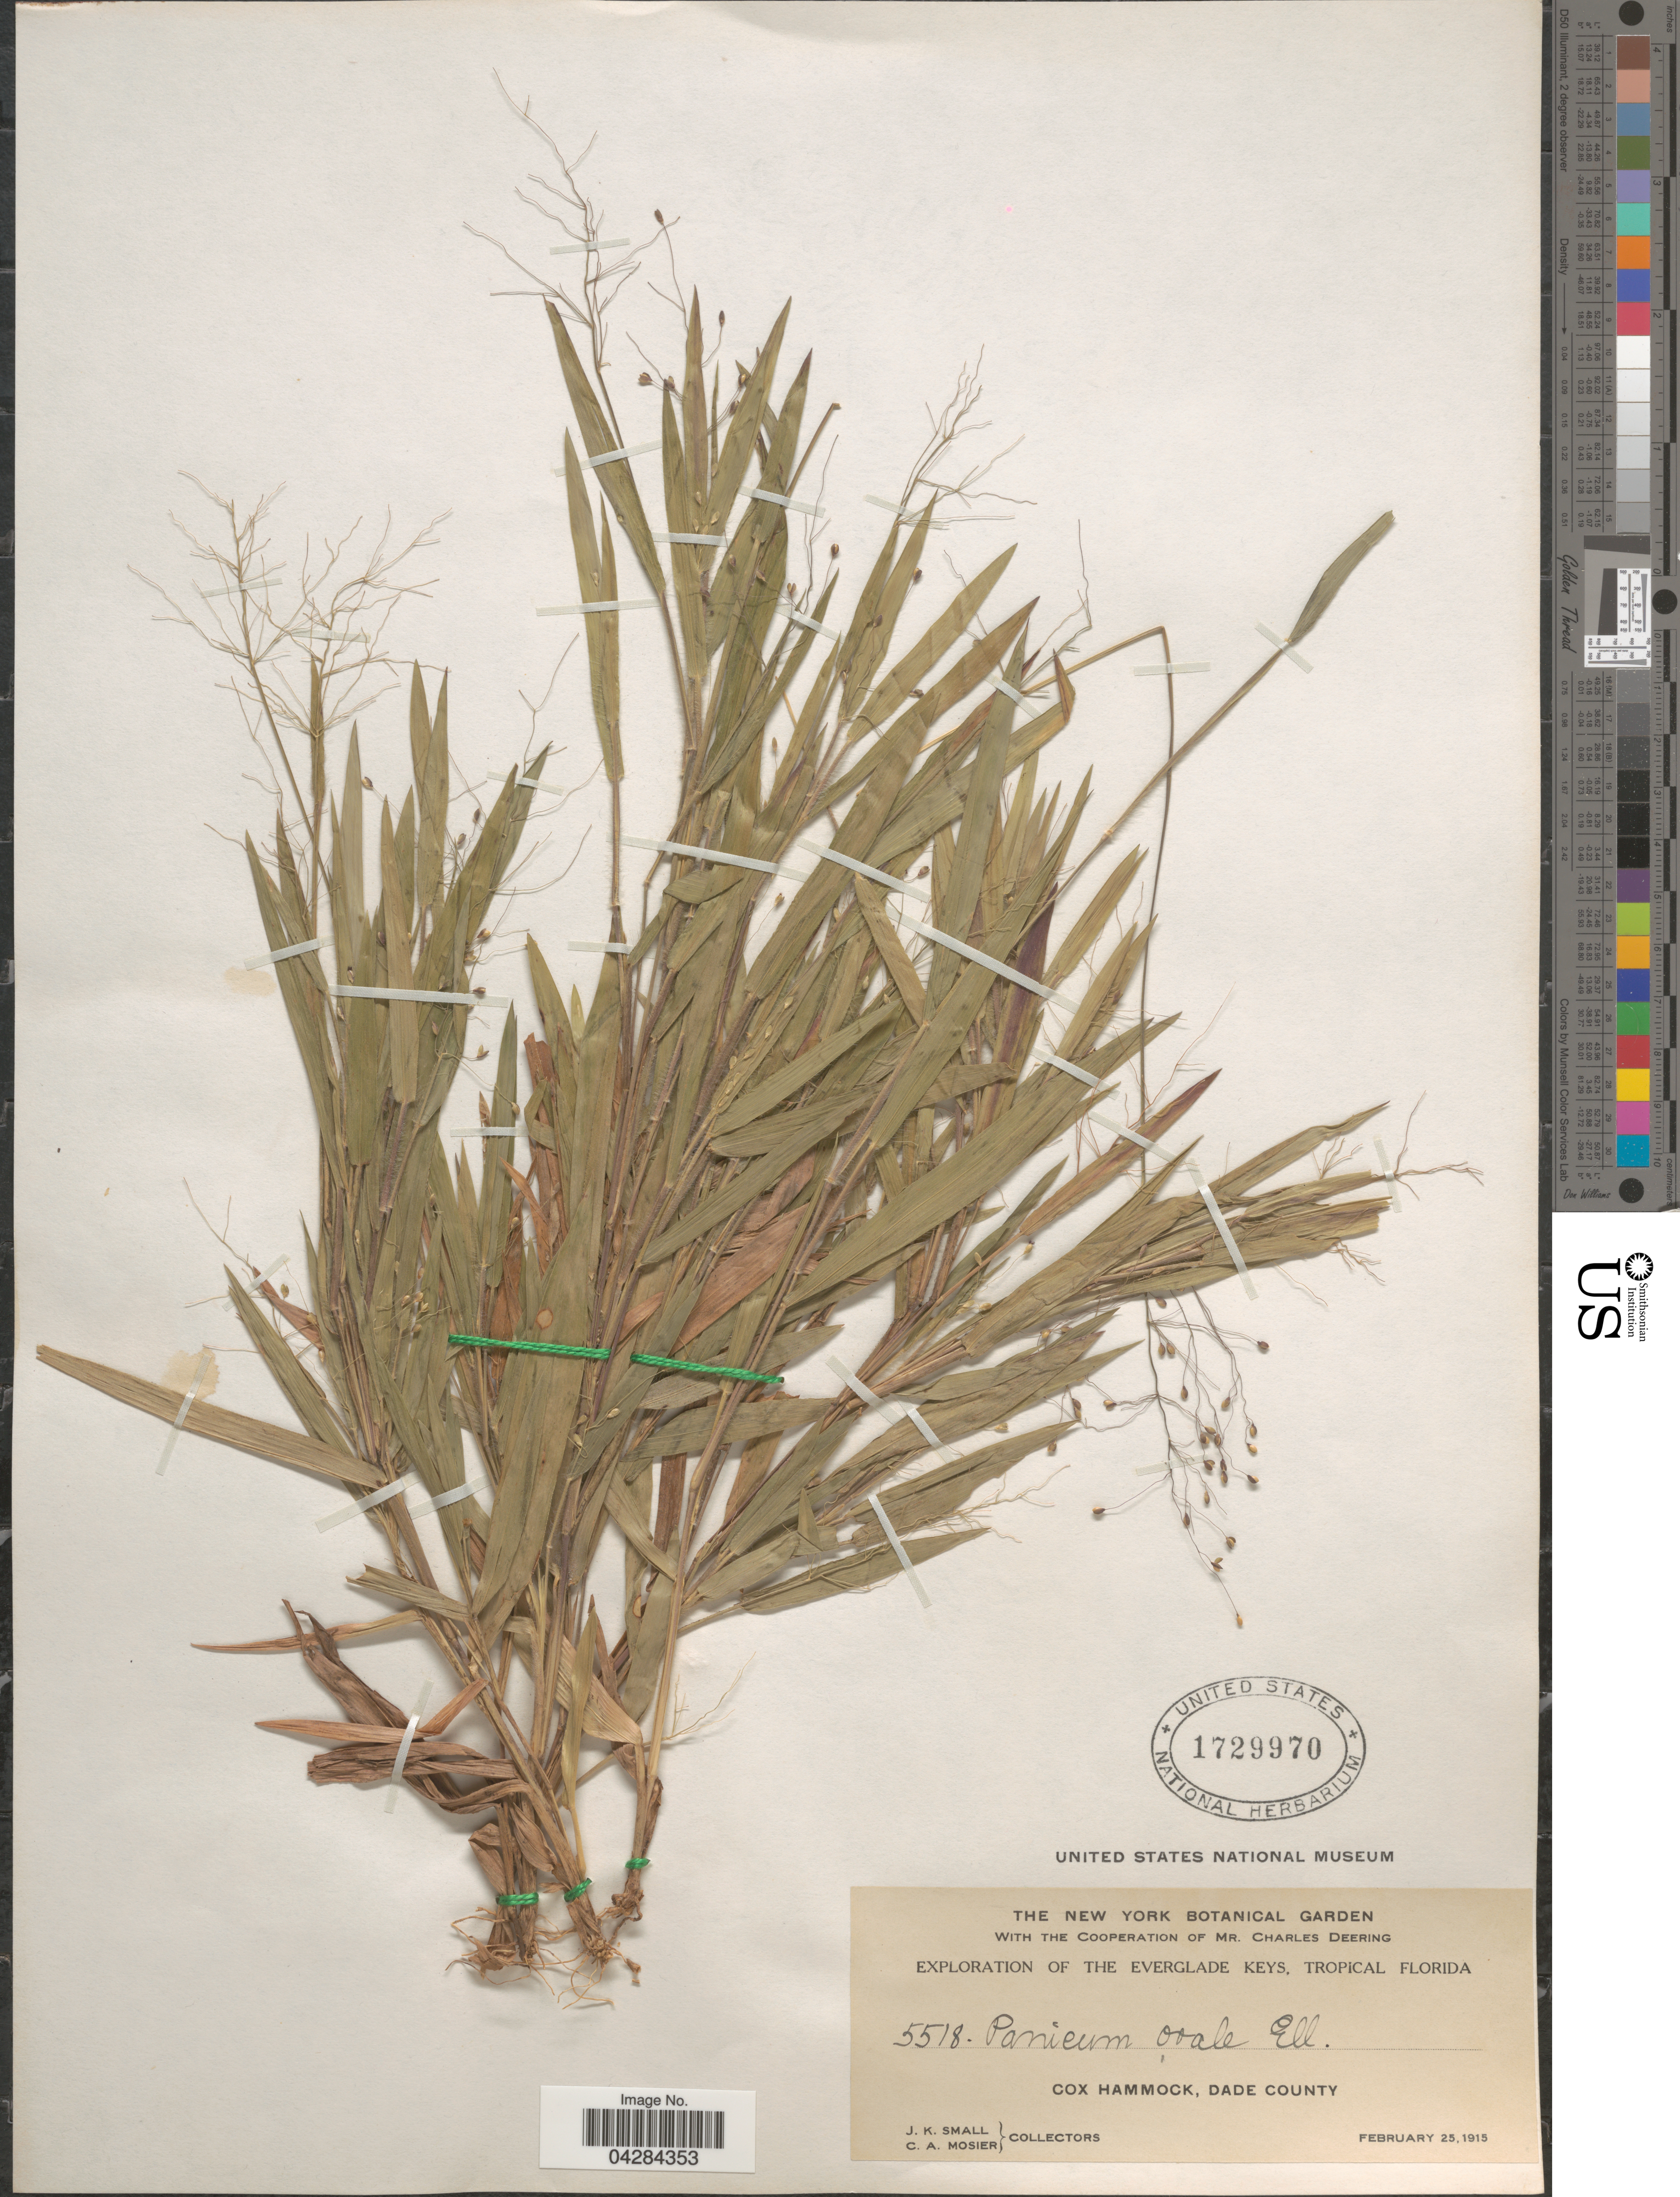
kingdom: Plantae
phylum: Tracheophyta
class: Liliopsida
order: Poales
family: Poaceae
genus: Dichanthelium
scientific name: Dichanthelium ovale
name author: (Elliott) Gould & C.A. Clark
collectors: J. K. Small & C. A. Mosier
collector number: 5518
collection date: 1915-02-25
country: United States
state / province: Florida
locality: Exploration of The Everglade Keys, Tropical Florida. Cox Hammock, Dade County.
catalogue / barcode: US 1729970